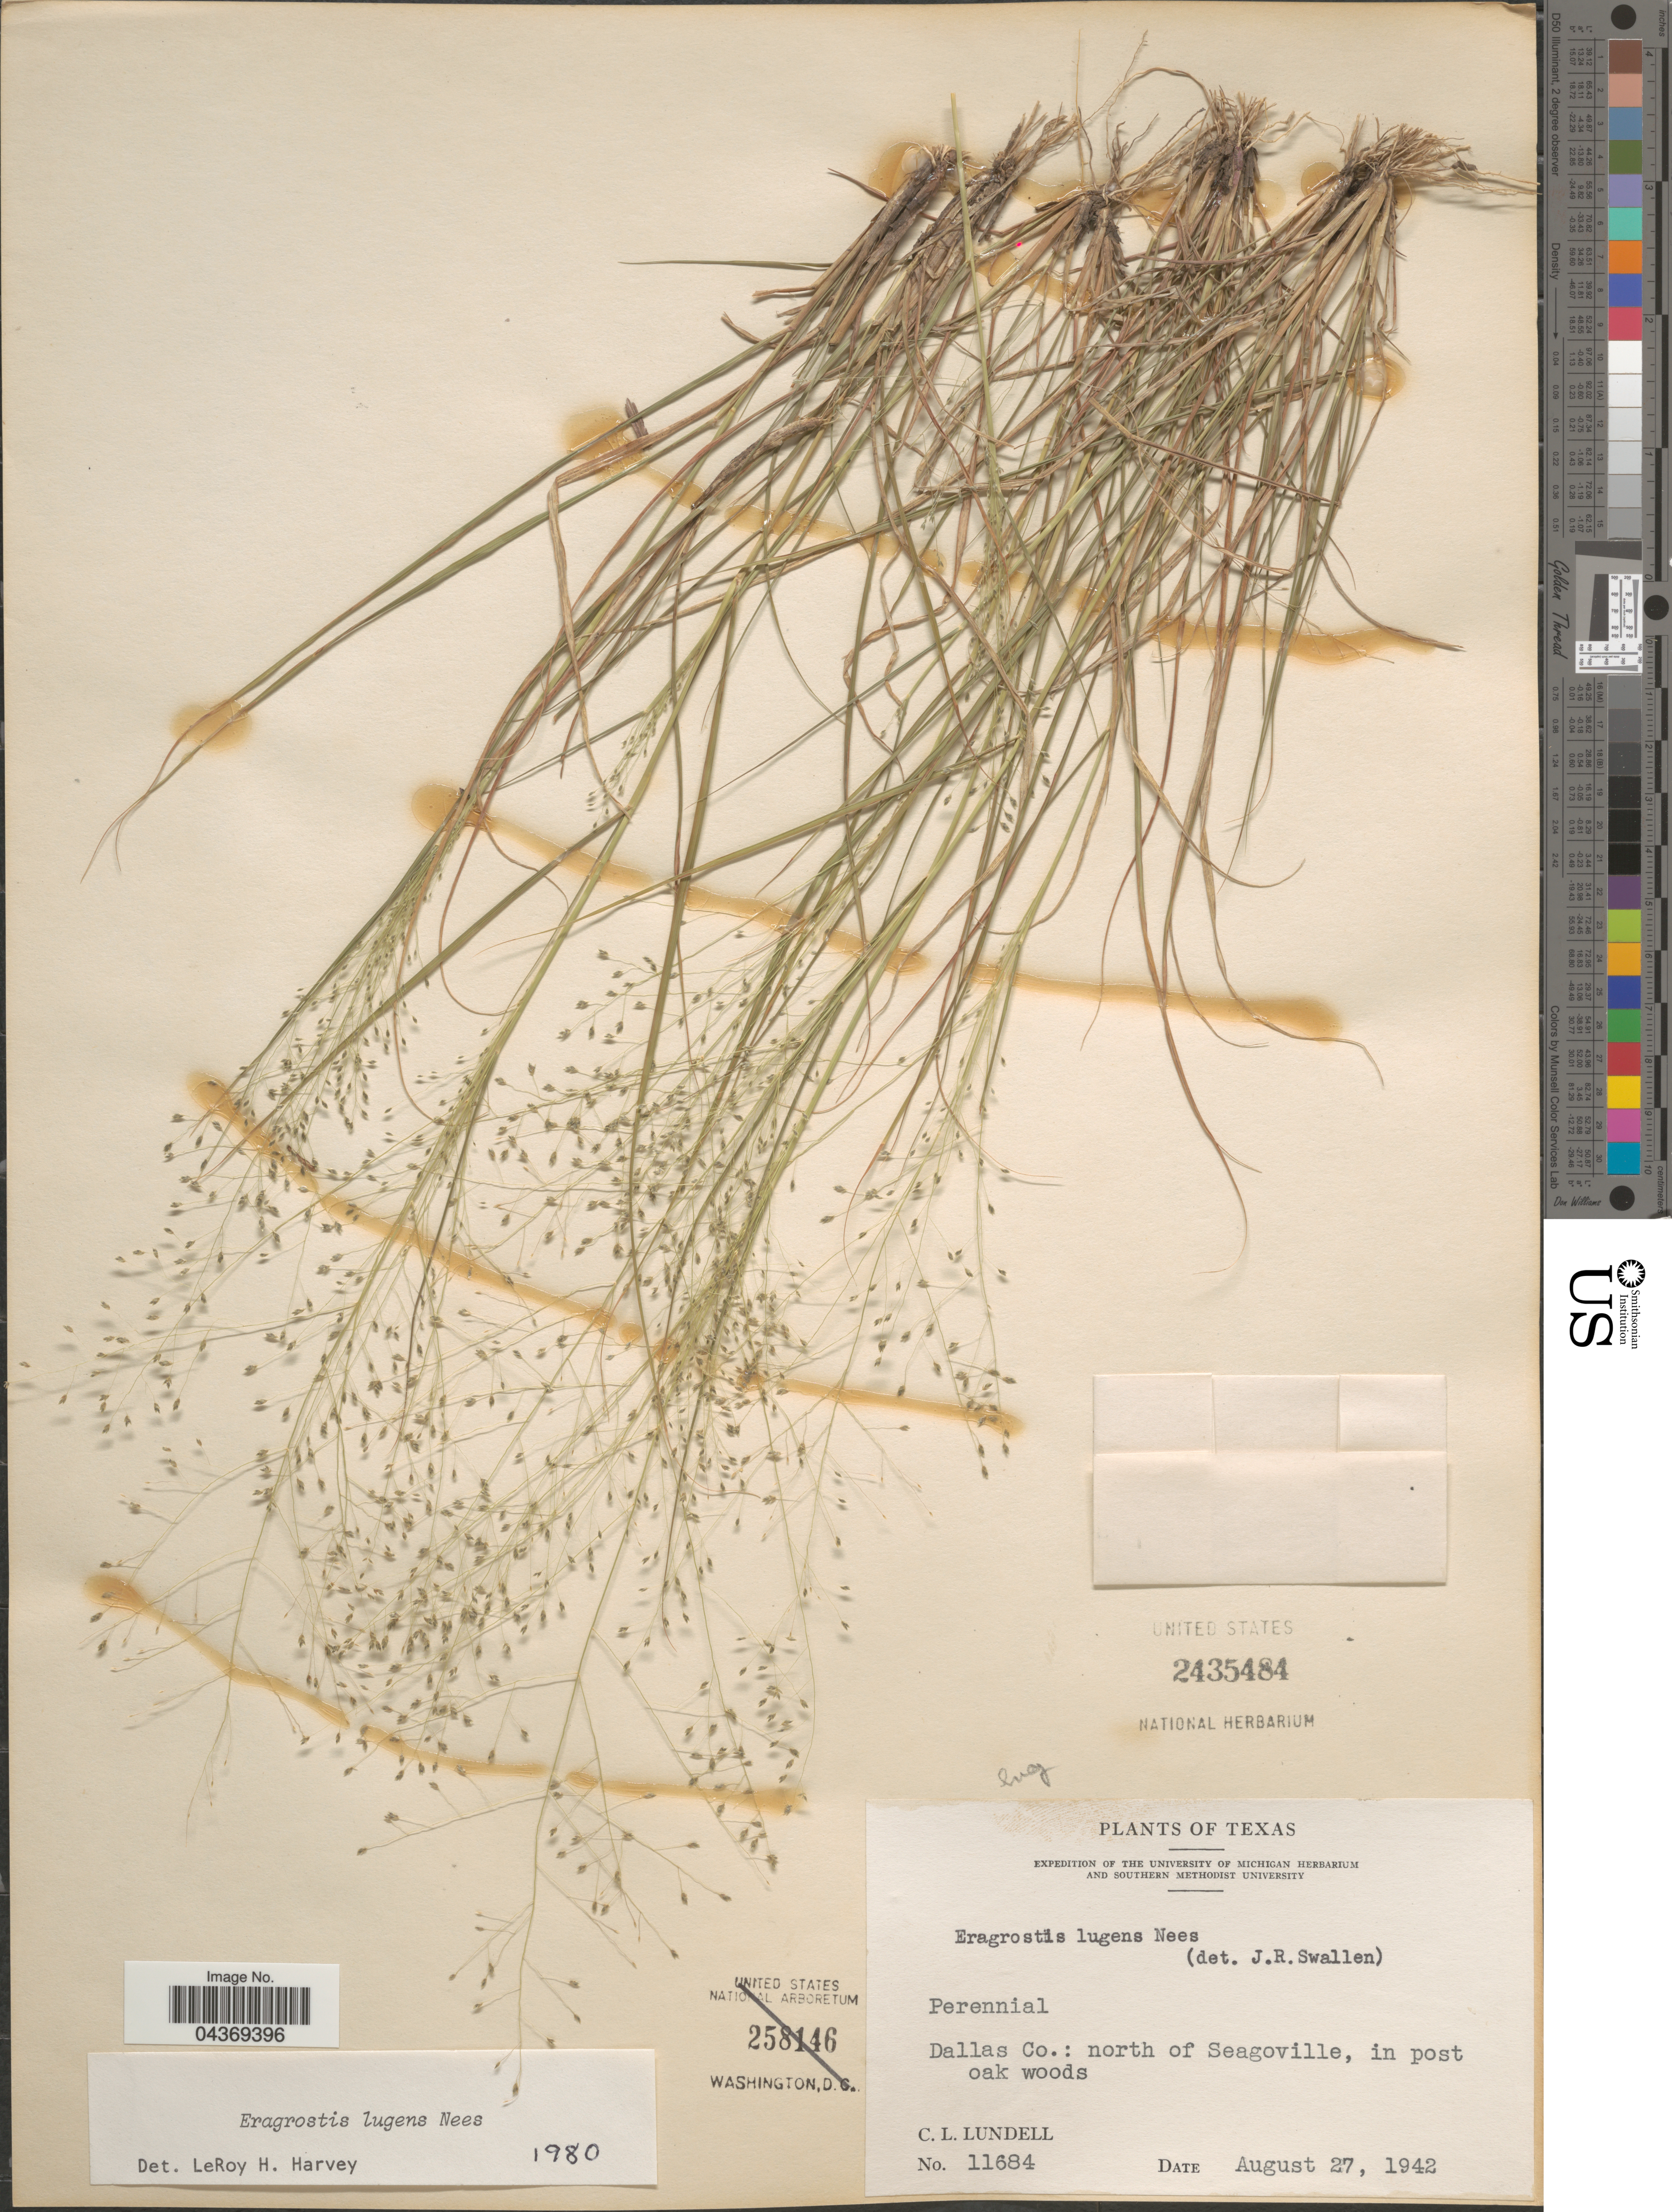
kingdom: Plantae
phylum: Tracheophyta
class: Liliopsida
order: Poales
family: Poaceae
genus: Eragrostis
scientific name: Eragrostis lugens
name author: Nees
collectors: C. L. Lundell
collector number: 11684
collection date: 1942-08-27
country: United States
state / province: Texas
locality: Dallas Co.: north of Seagoville, in post oak woods.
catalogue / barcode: US 2435484